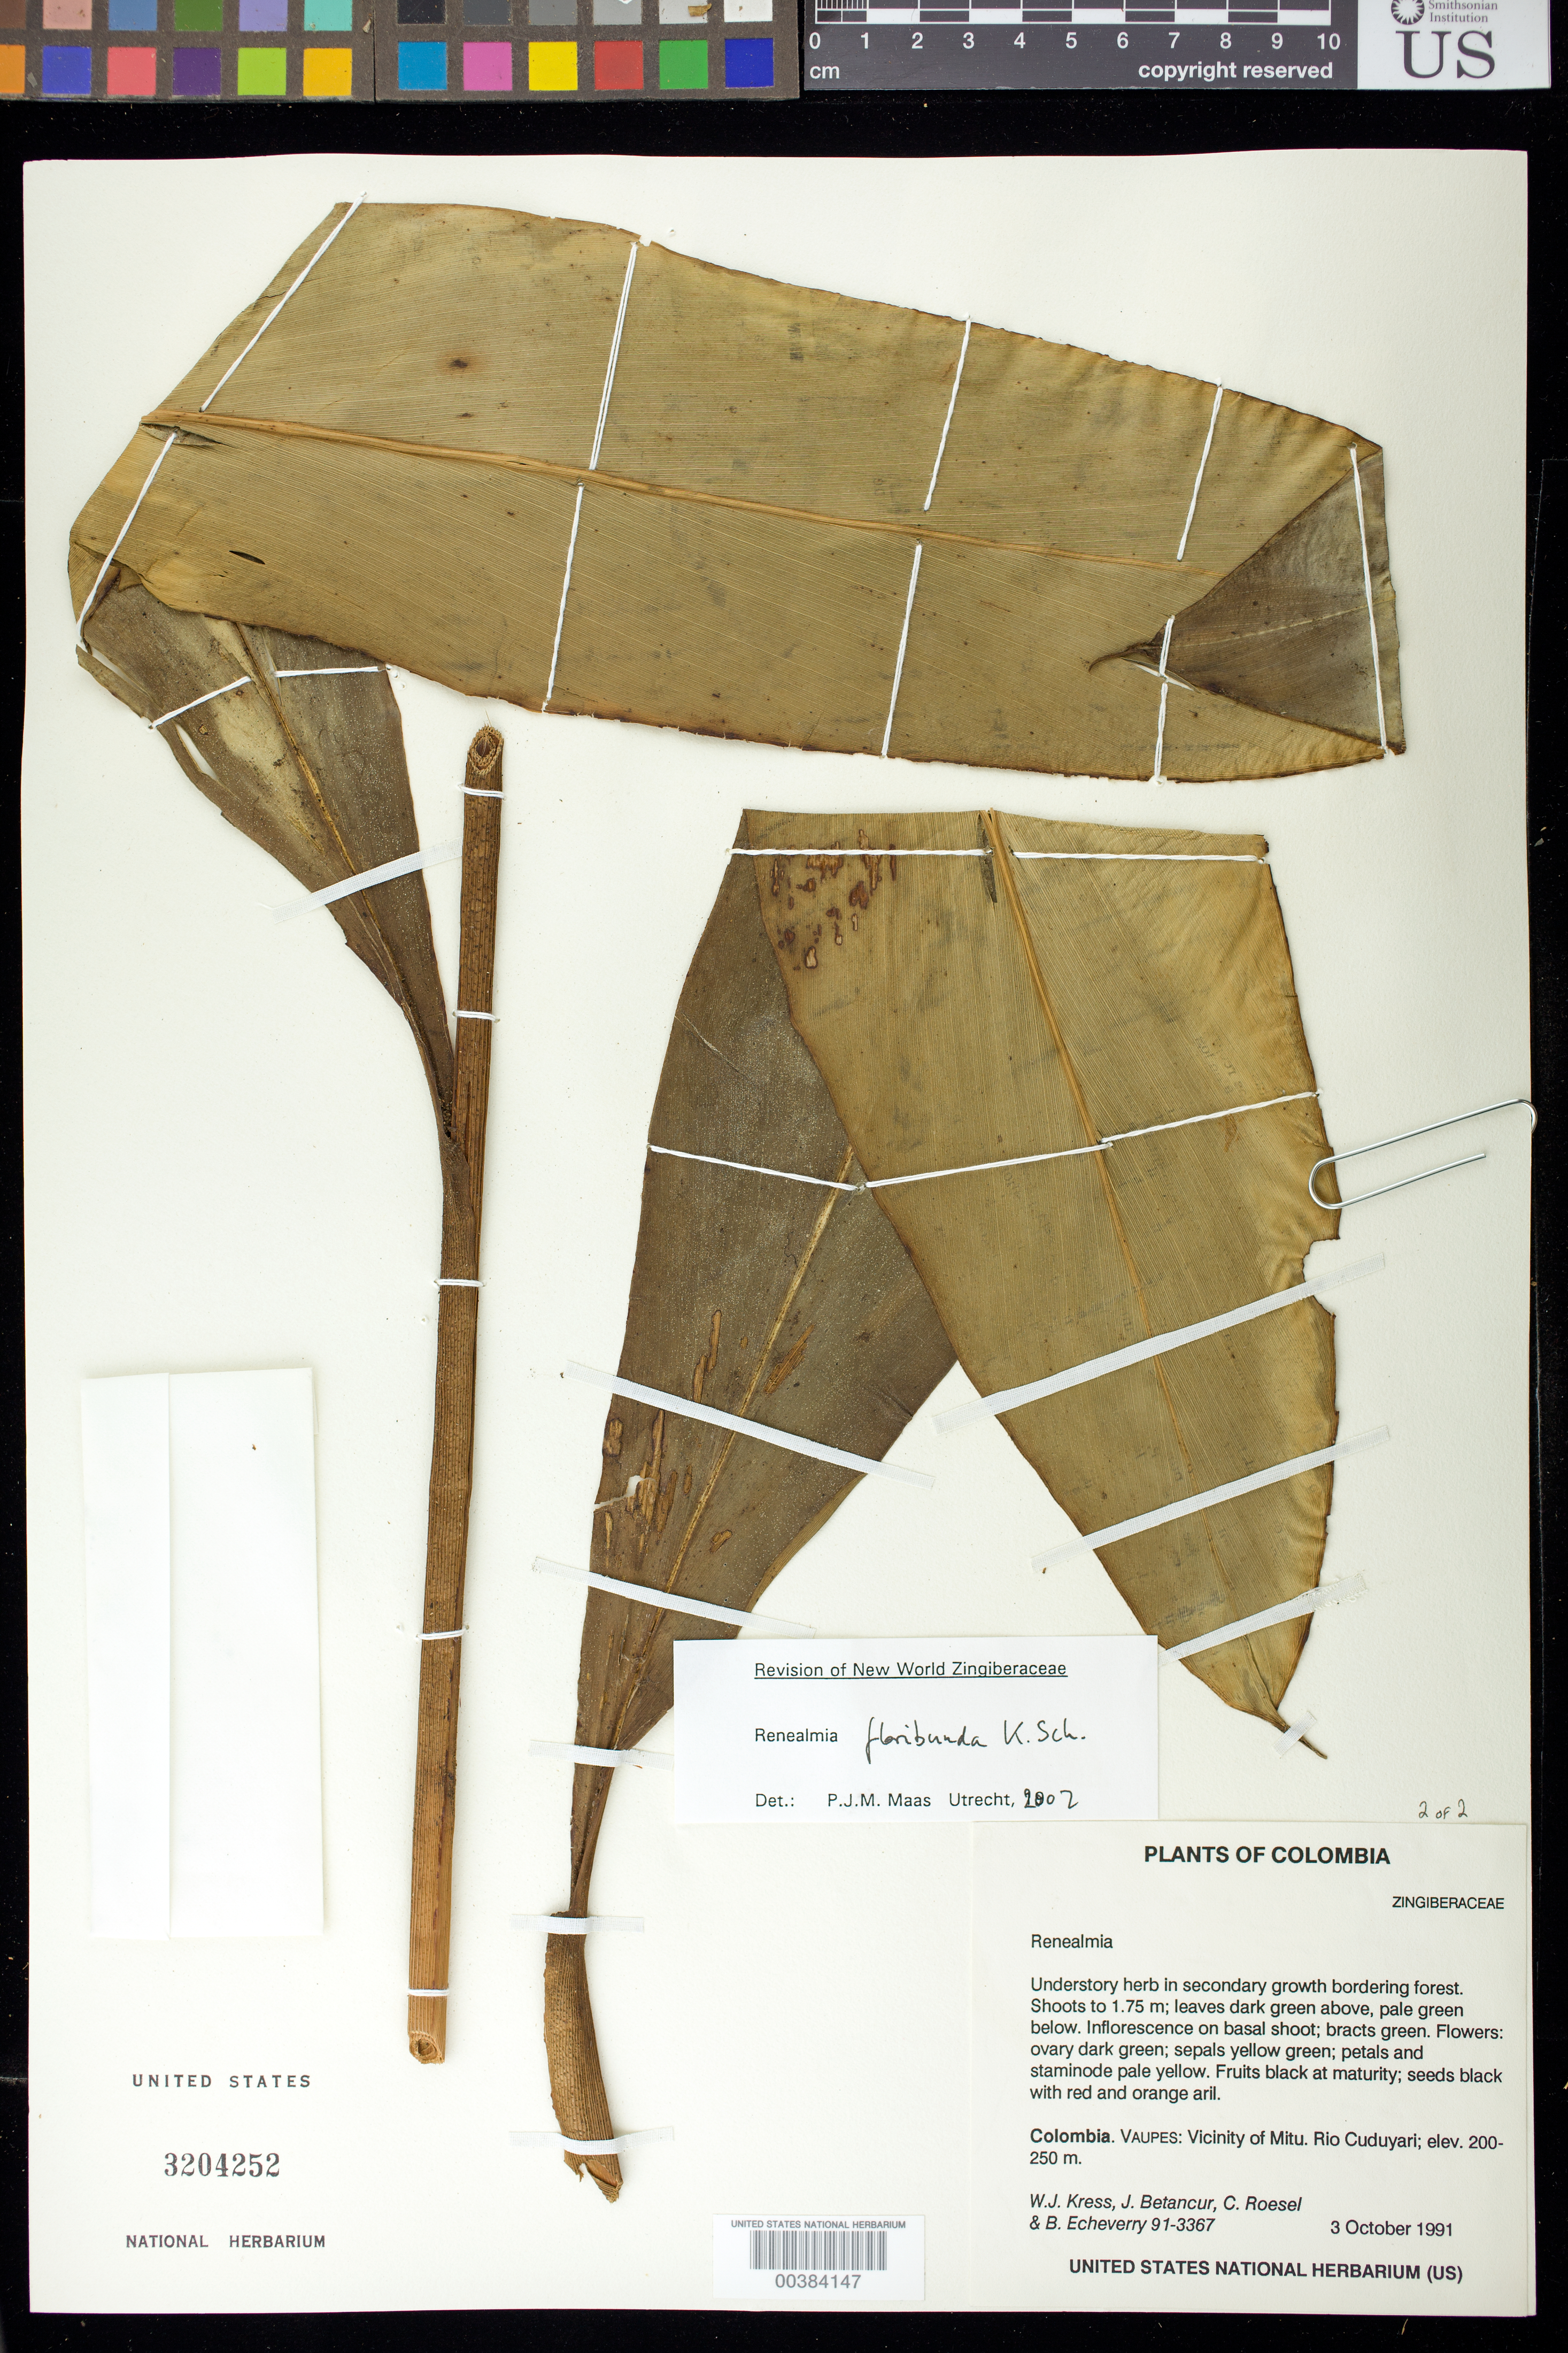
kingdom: Plantae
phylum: Tracheophyta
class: Liliopsida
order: Zingiberales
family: Zingiberaceae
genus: Renealmia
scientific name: Renealmia floribunda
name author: K. Schum.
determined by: Maas, Paul J. M.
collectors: W. J. Kress, J. C. Betancur, C. S. Roesel & B. Echeverry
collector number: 91-3367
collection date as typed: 03 Oct 1991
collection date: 1991-10-03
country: Colombia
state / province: Vaupés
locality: Vicinity of Mitu. Rio Cuduyari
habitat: Understory of secondary growth bordering forest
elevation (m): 200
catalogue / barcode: US 3204252